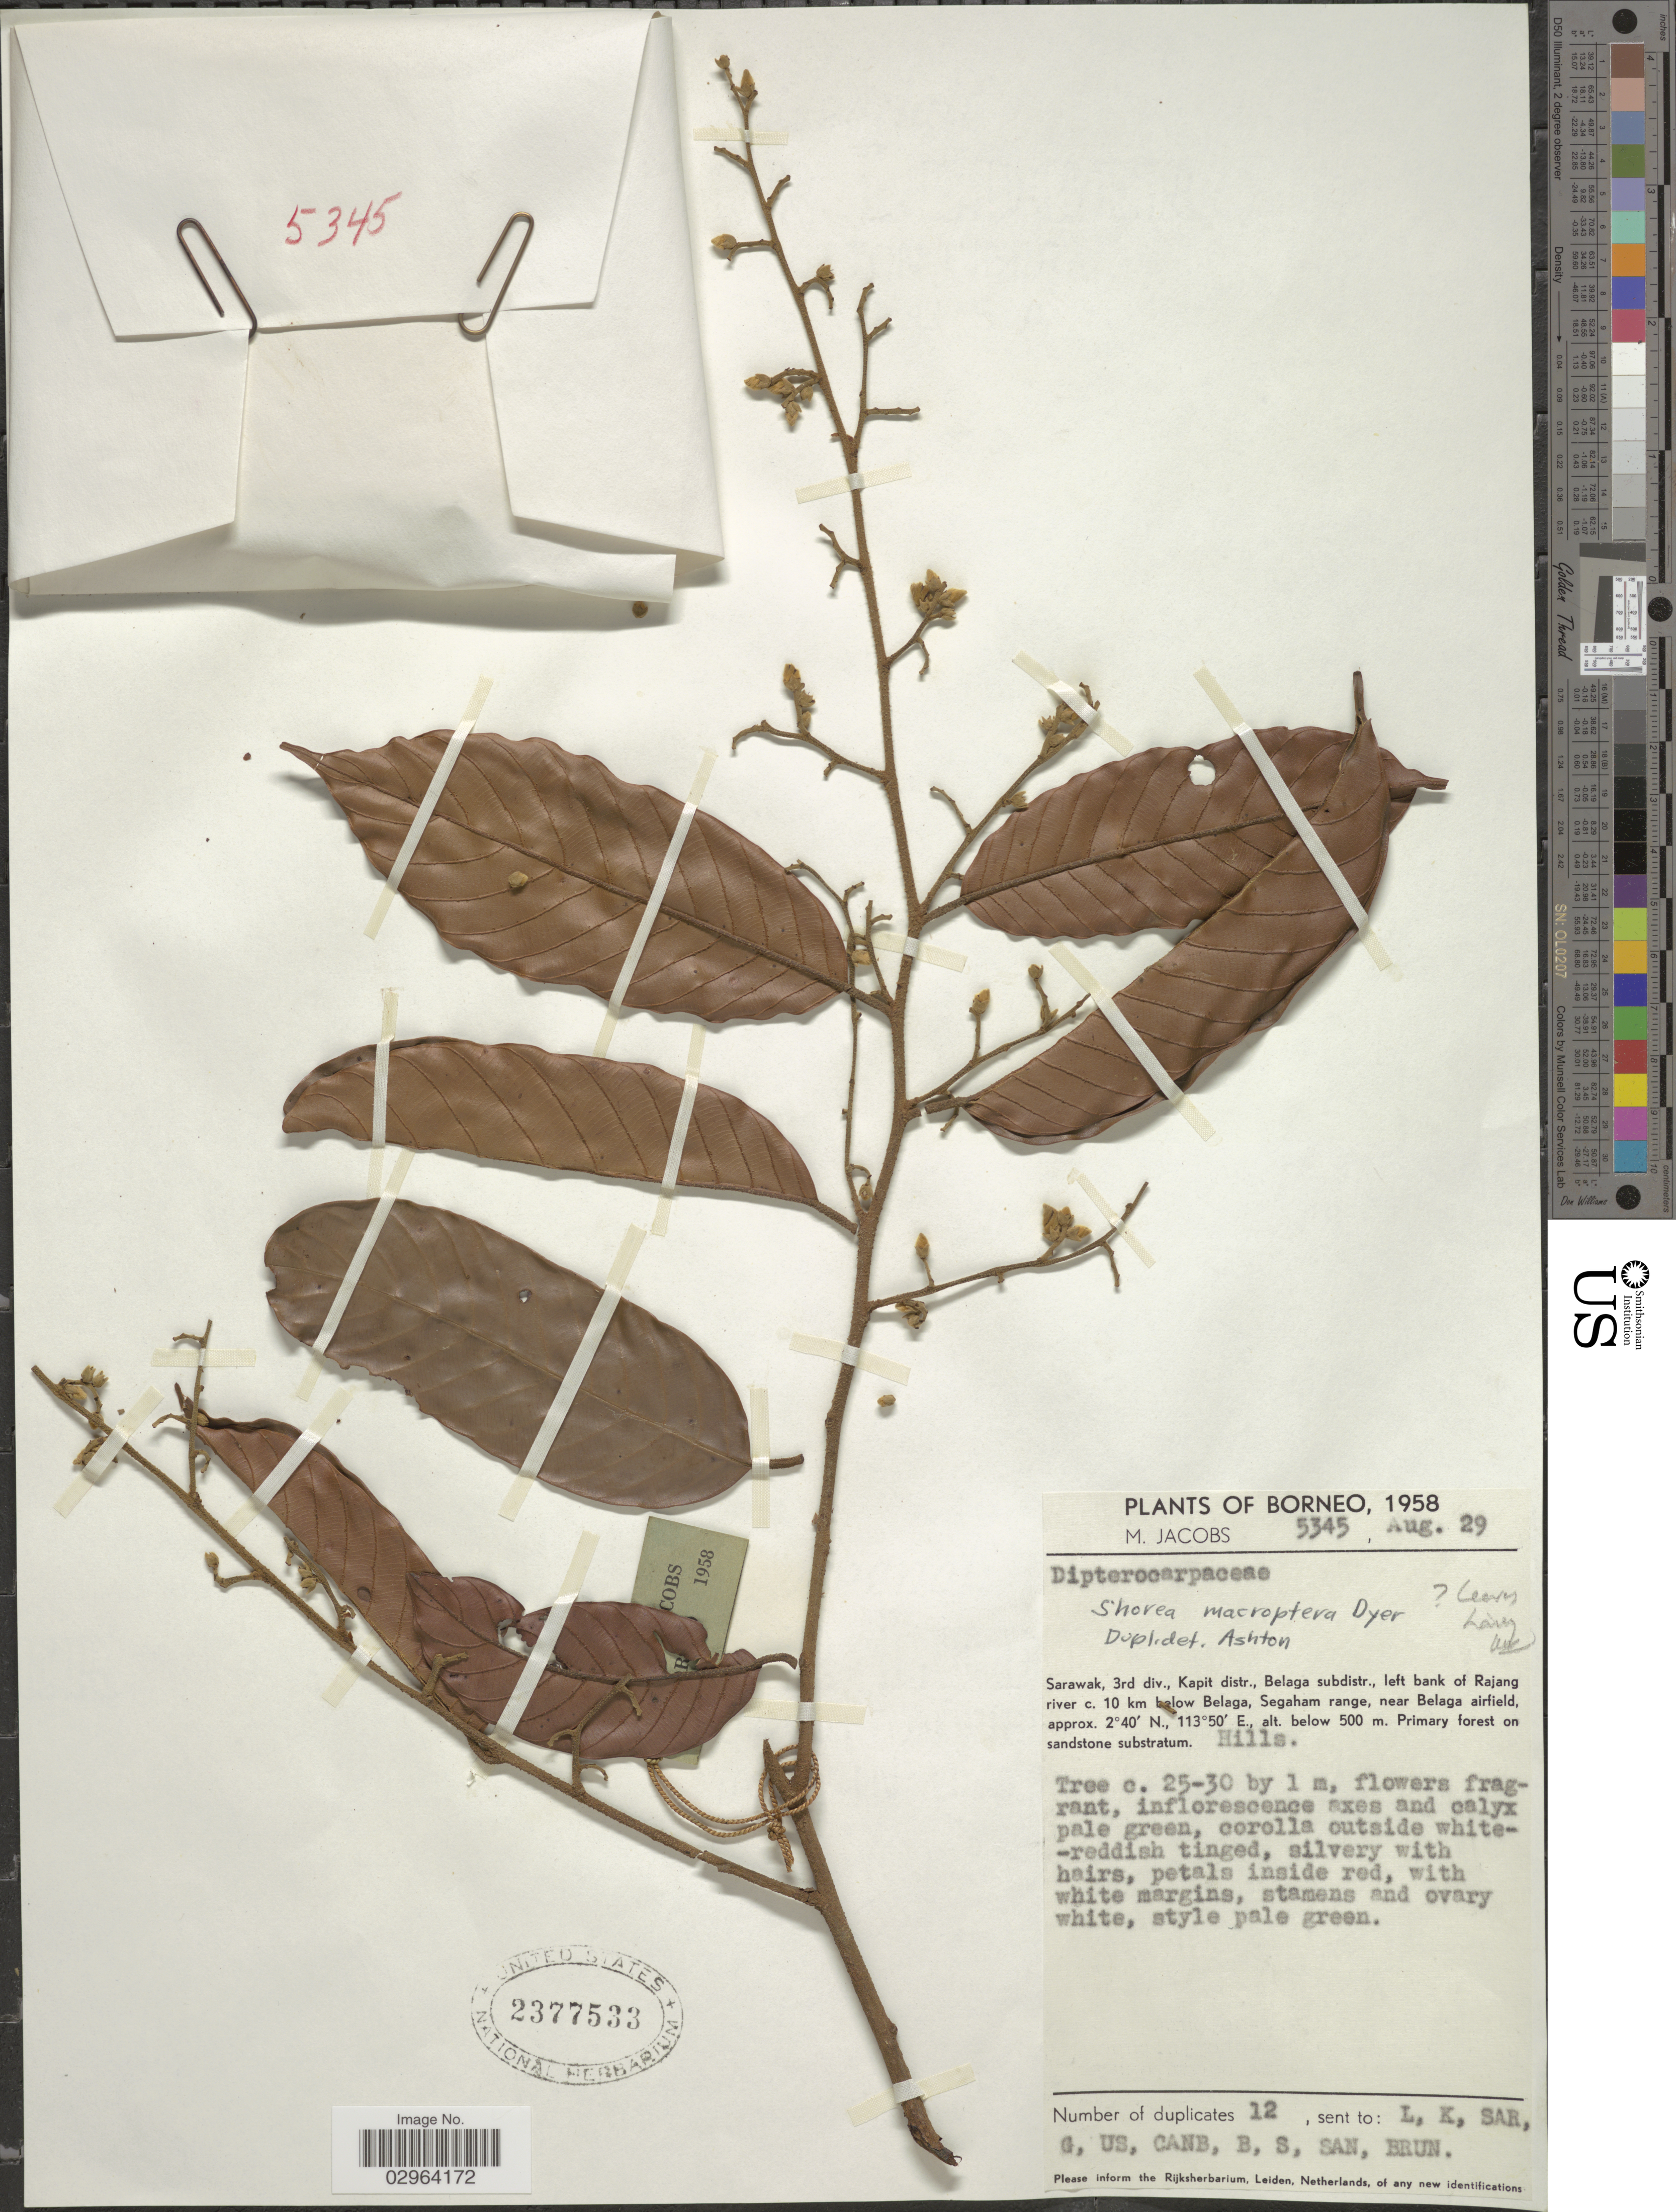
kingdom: Plantae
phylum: Tracheophyta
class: Magnoliopsida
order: Malvales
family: Dipterocarpaceae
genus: Rubroshorea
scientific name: Rubroshorea macroptera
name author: (Dyer) P.S. Ashton & J. Heck.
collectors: M. Jacobs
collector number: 5345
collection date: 1958-08-29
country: Malaysia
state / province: Sarawak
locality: Borneo. 3rd div., kapit distr., Belaga subdistr., left bank of Rajang river c. 10 km below Belaga, Segaham range, near Belaga airfield.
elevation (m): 500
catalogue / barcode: US 2377533